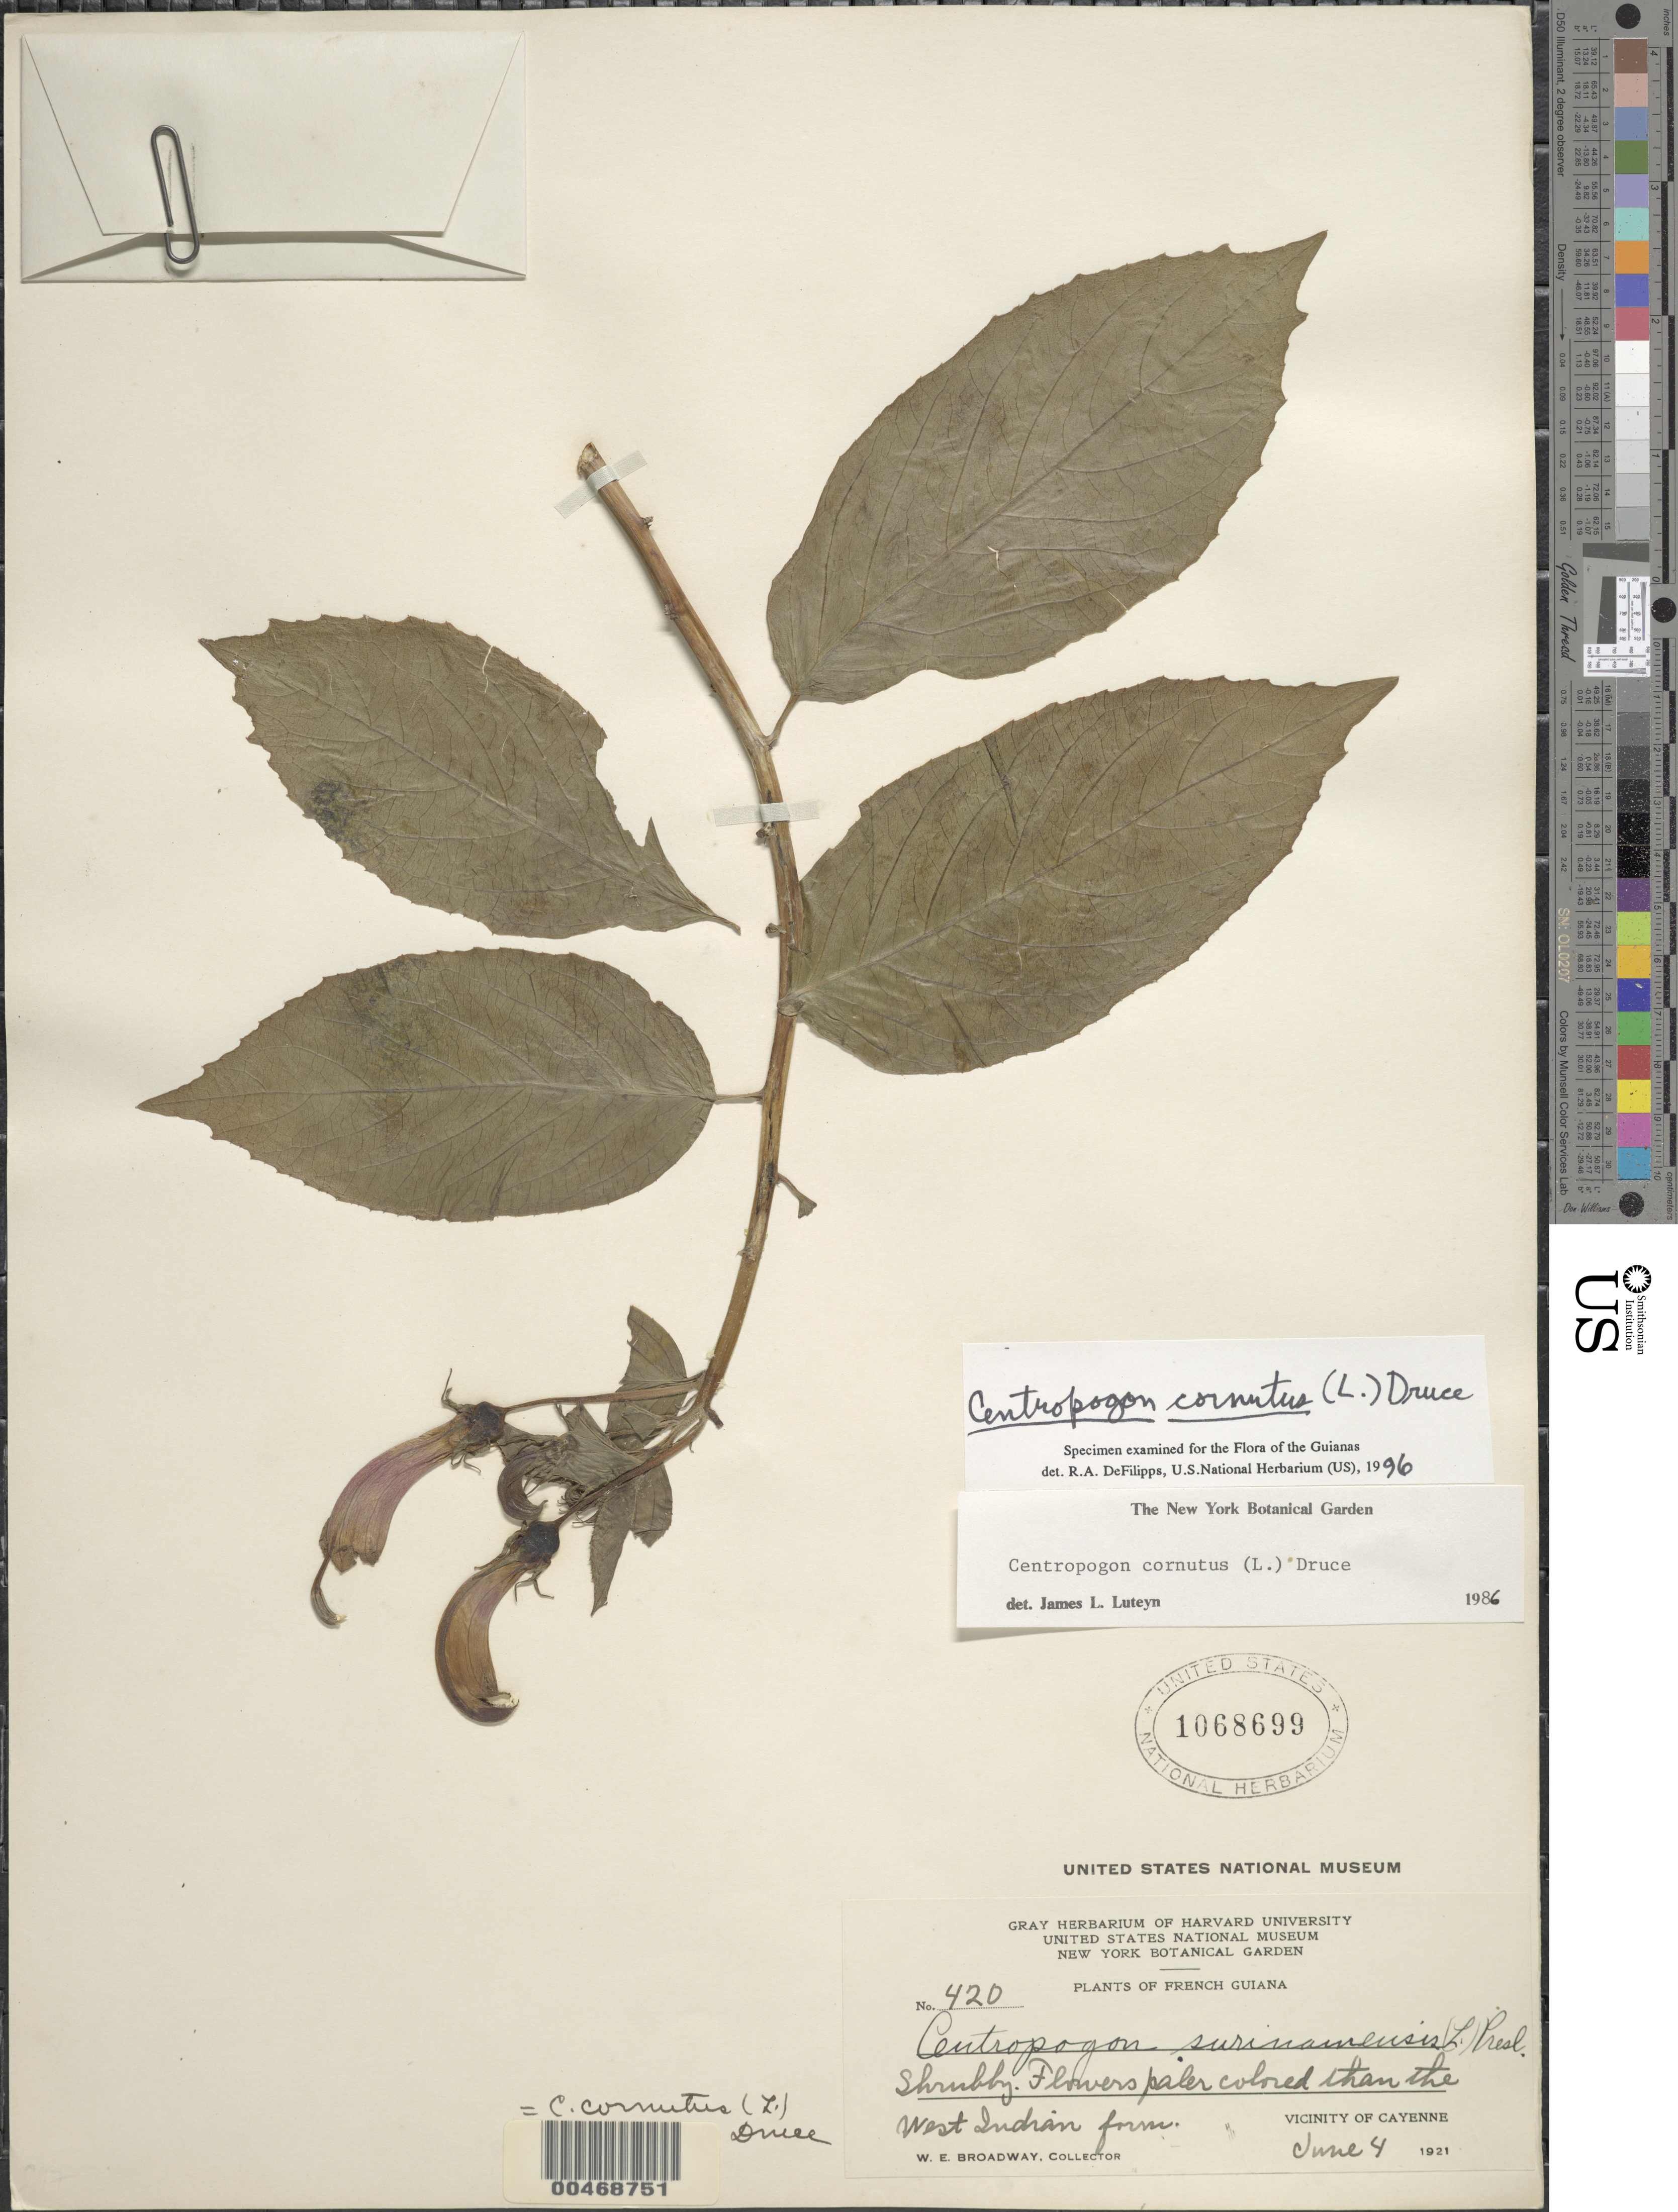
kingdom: Plantae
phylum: Tracheophyta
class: Magnoliopsida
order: Asterales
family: Campanulaceae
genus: Centropogon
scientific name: Centropogon cornutus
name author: (L.) Druce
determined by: DeFilipps, R. A.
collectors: W. E. Broadway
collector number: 420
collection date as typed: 4-Jun-21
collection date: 1921-06-04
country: French Guiana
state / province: Cayenne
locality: Cayenne, vic.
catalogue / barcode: US 1068699